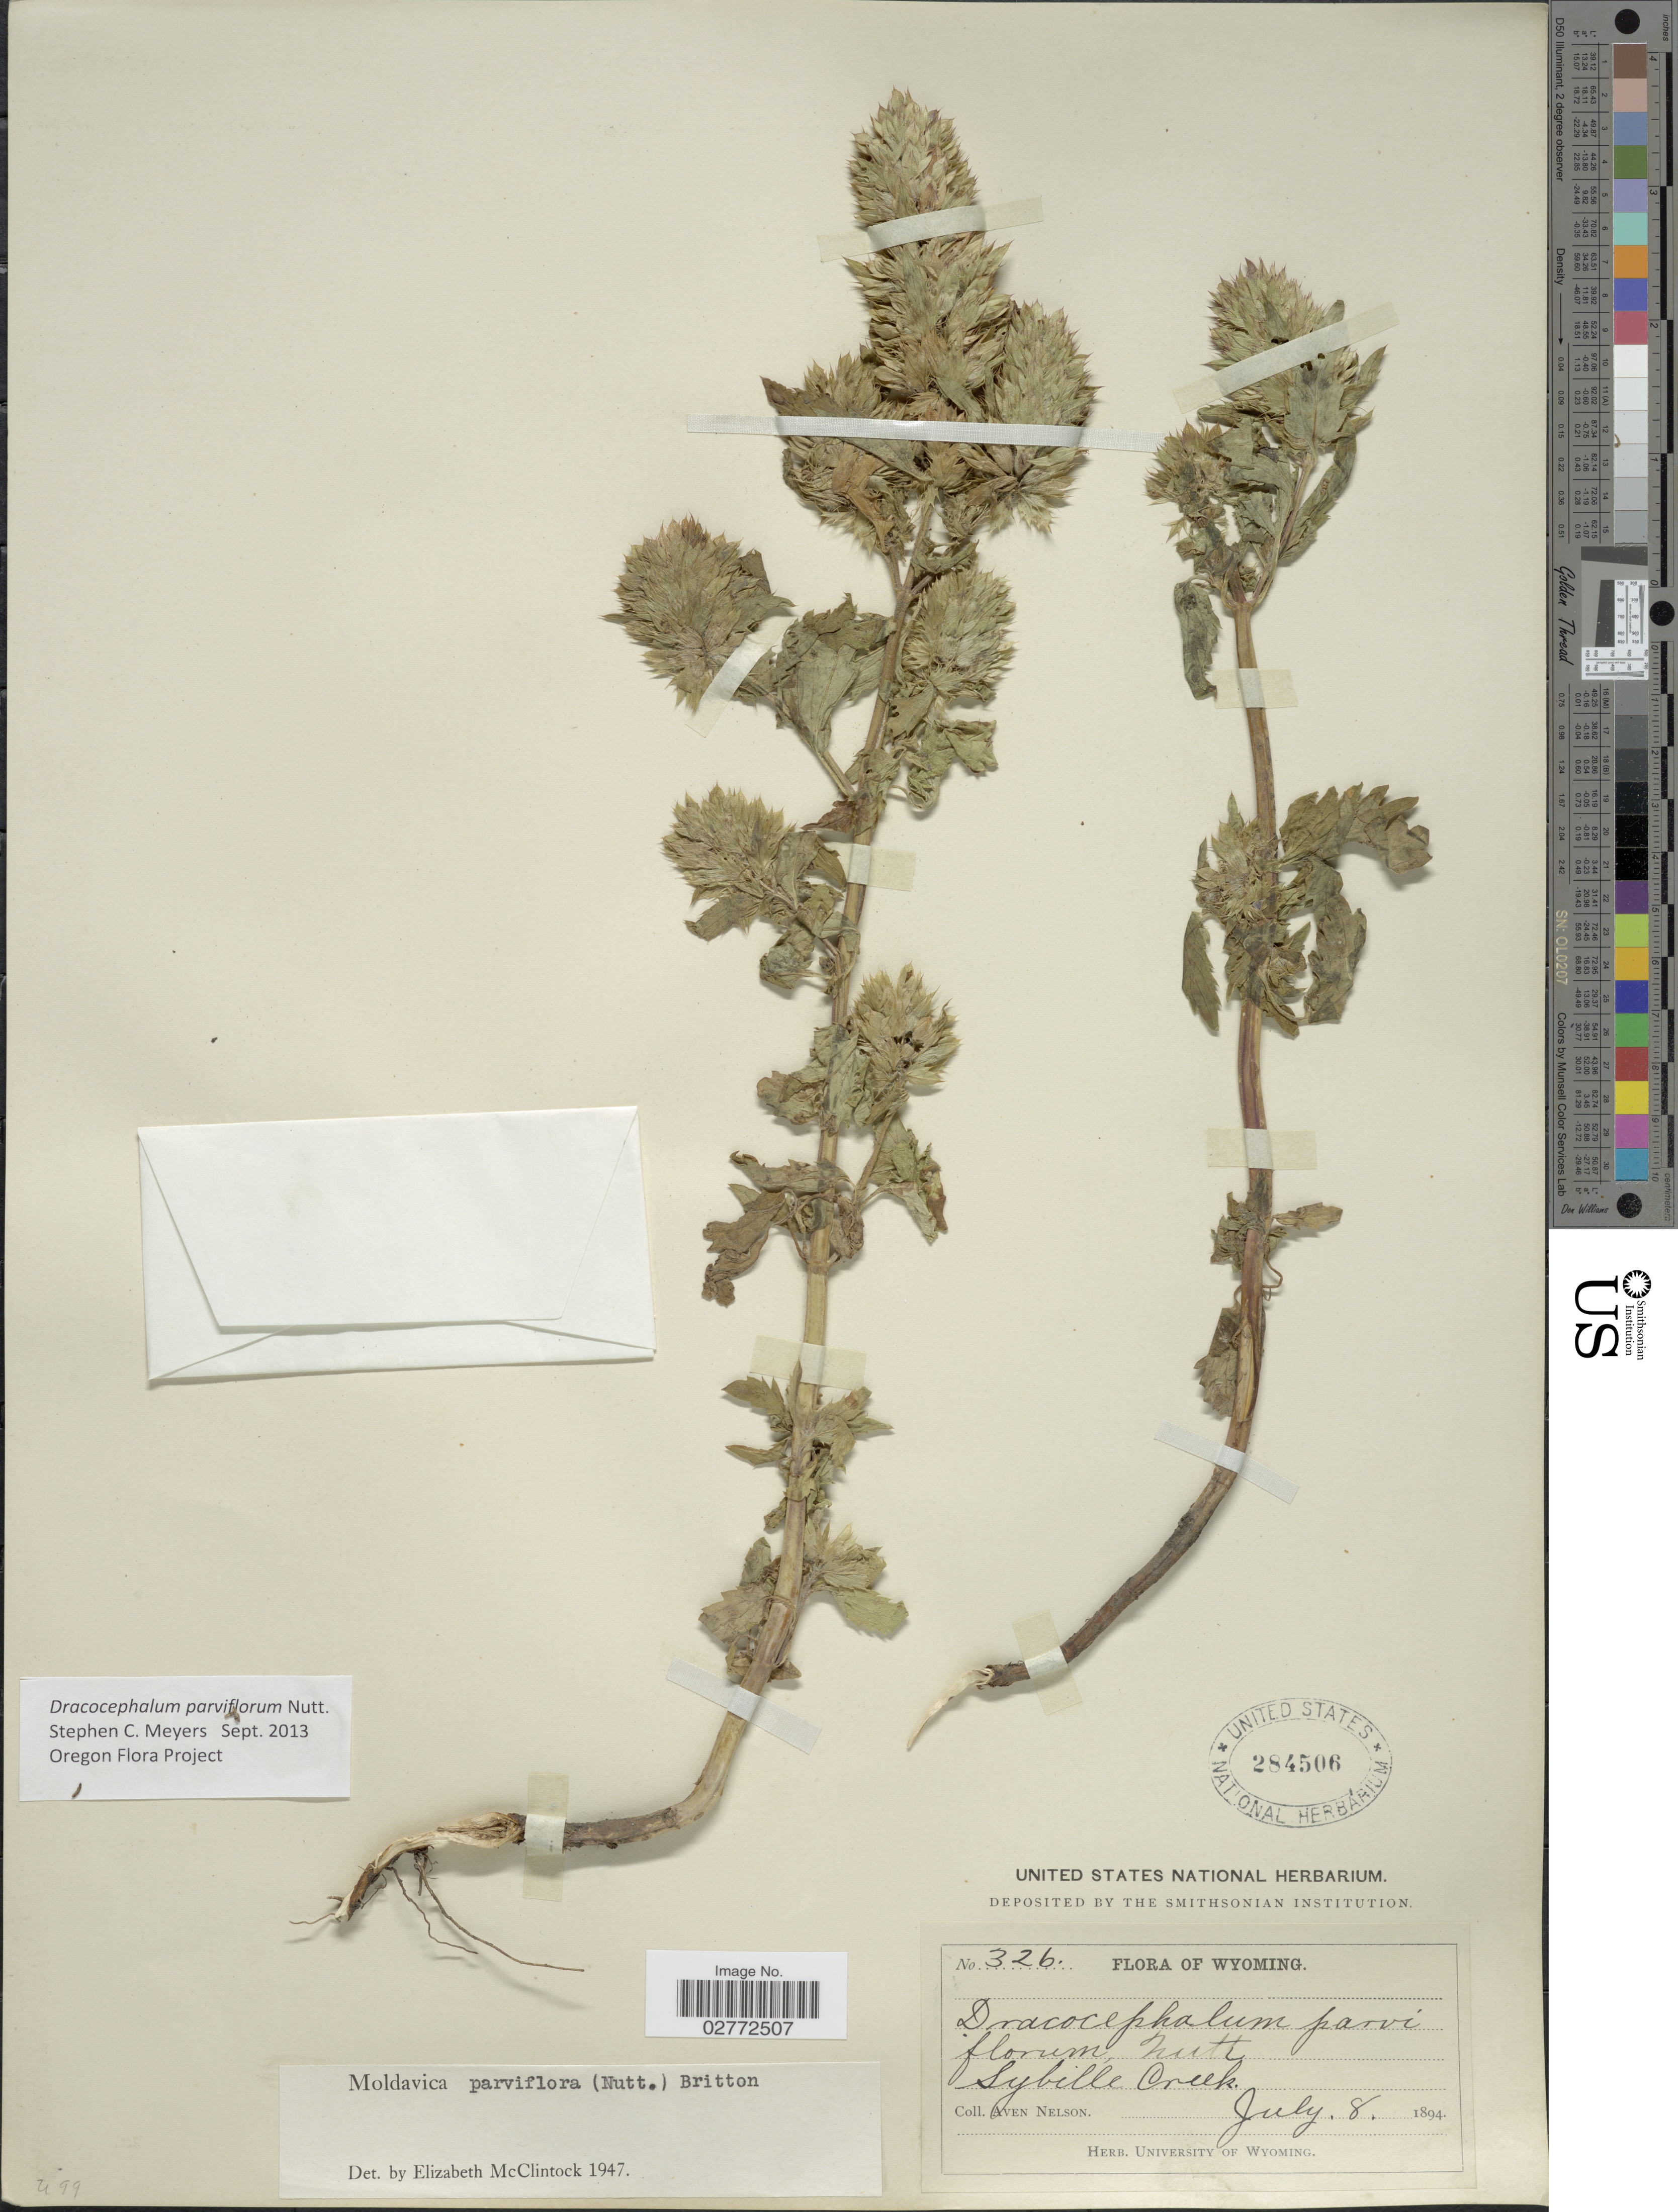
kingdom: Plantae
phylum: Tracheophyta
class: Magnoliopsida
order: Lamiales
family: Lamiaceae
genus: Dracocephalum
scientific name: Dracocephalum parviflorum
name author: Nutt.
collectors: A. Nelson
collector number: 326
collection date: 1894-07-08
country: United States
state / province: Wyoming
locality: Sybille Creek.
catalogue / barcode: US 284506